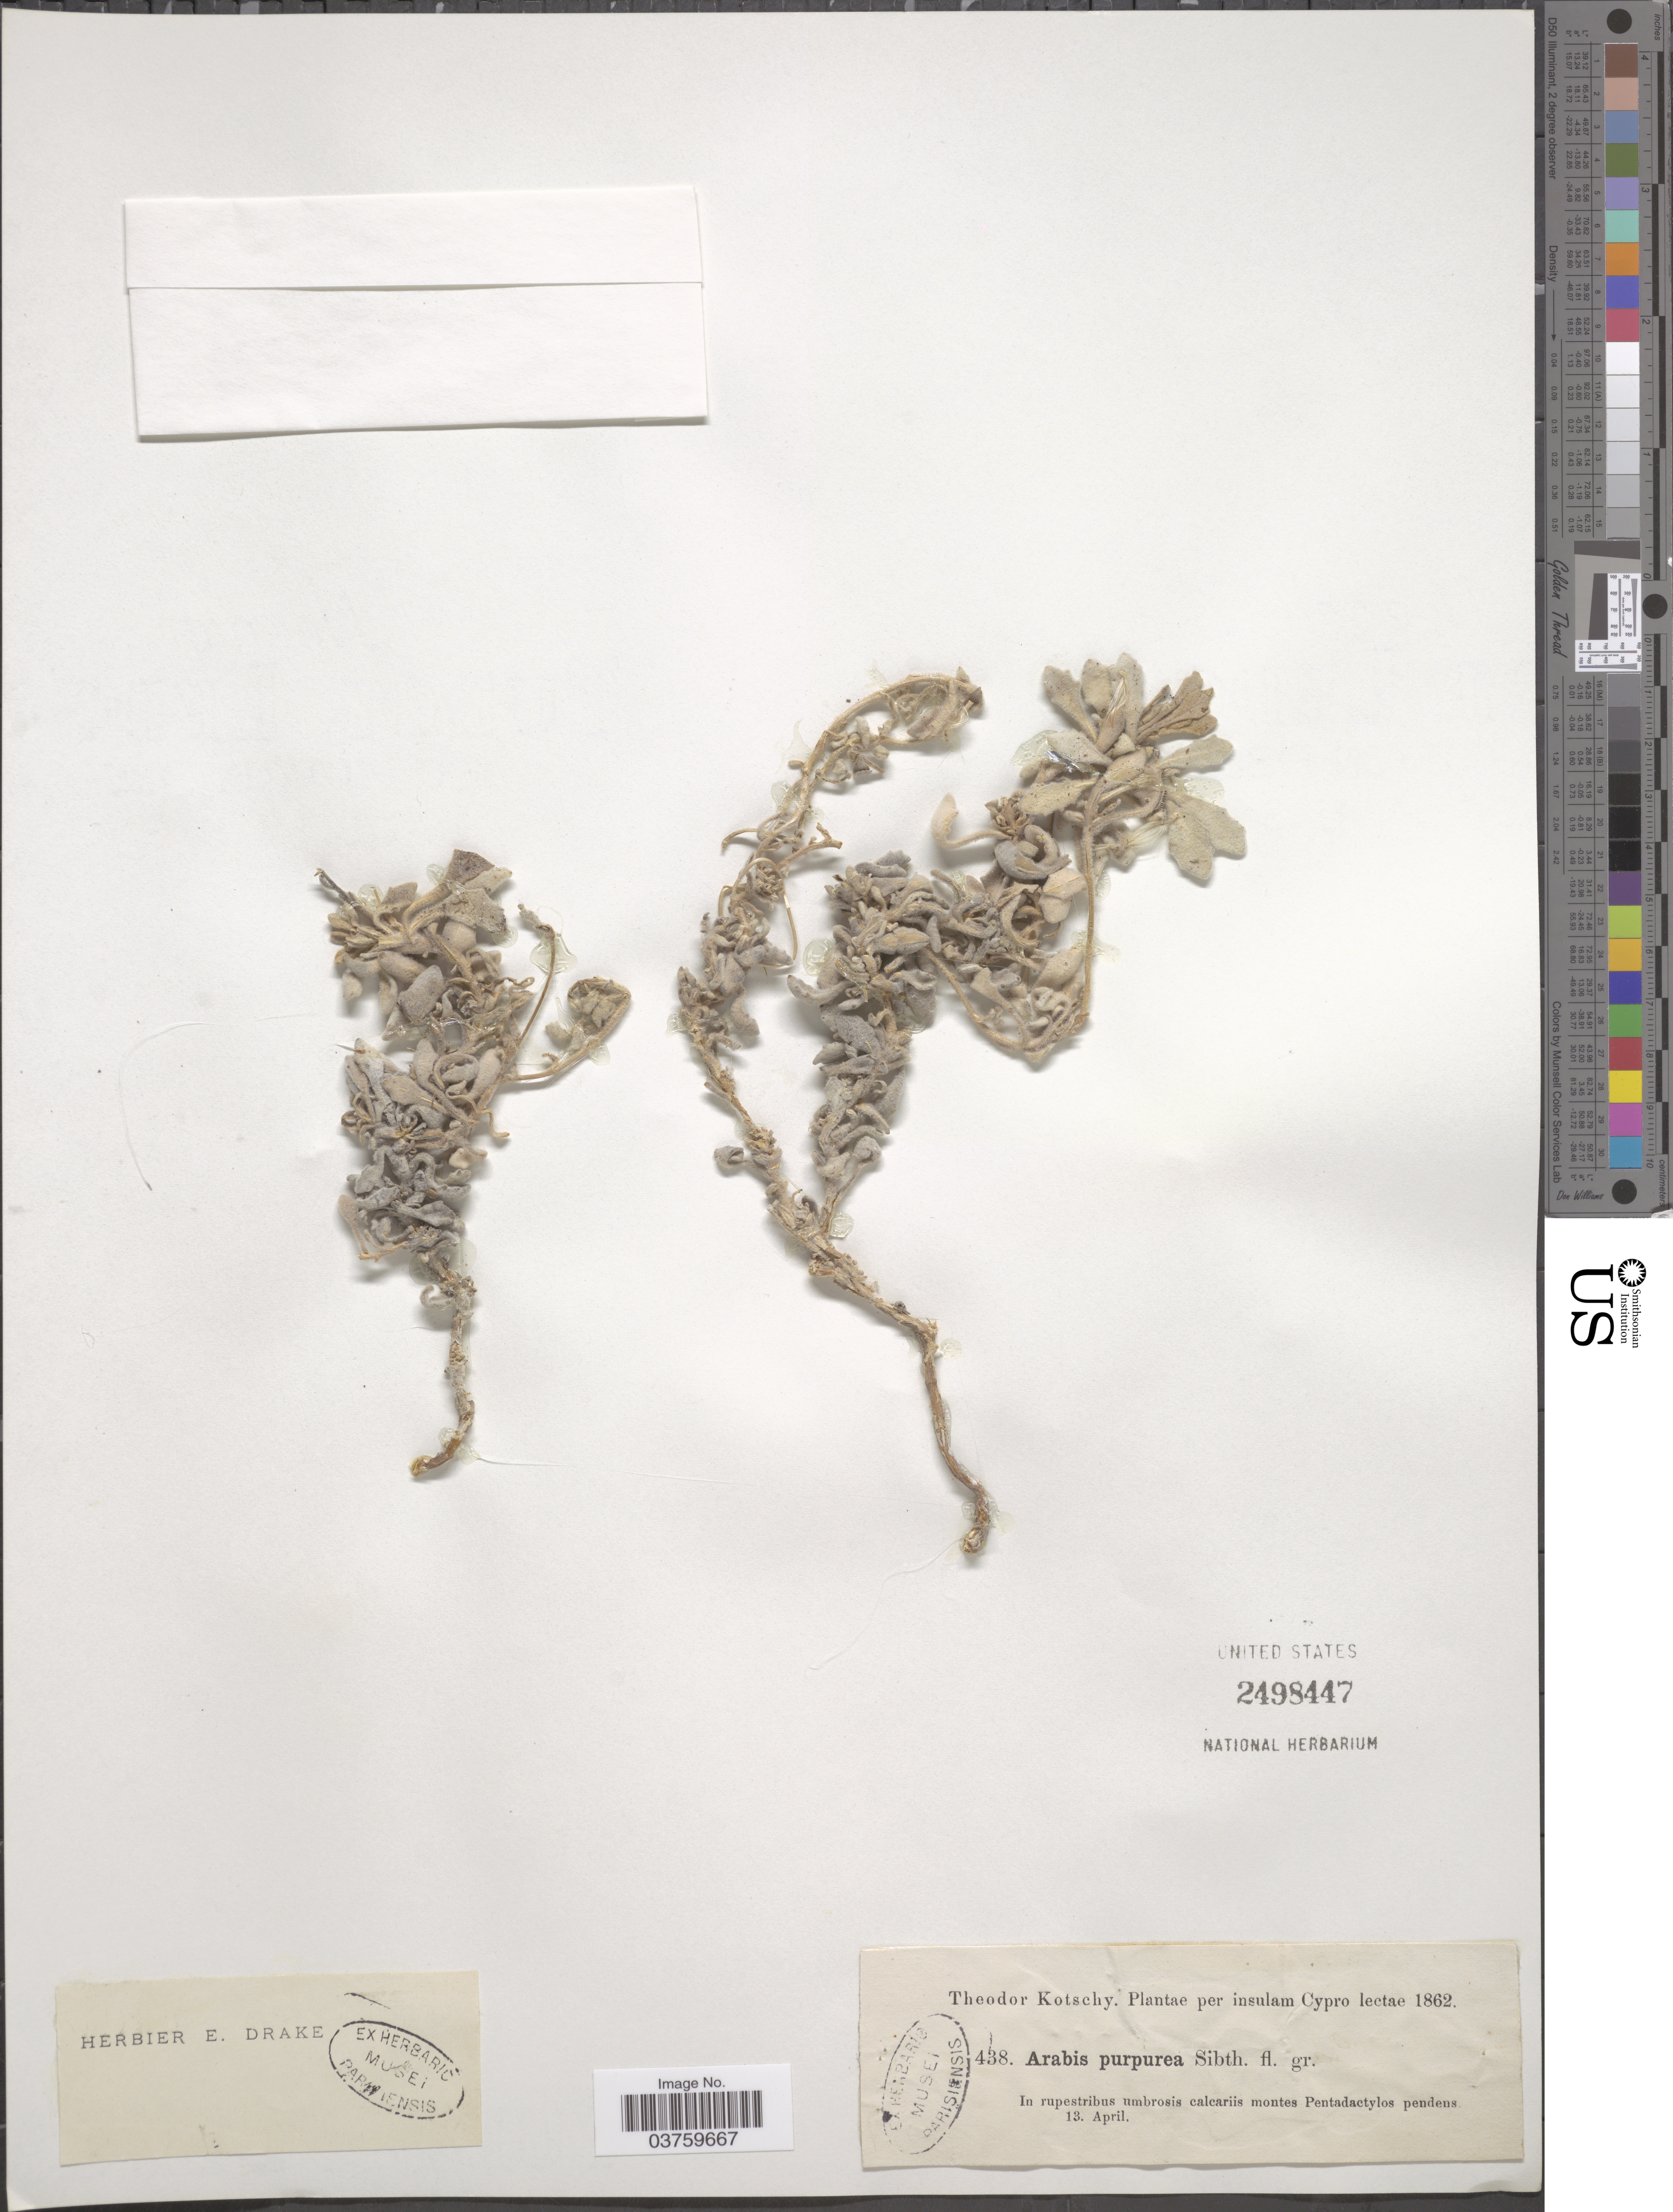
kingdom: Plantae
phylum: Tracheophyta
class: Magnoliopsida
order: Brassicales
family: Brassicaceae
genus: Arabis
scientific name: Arabis purpurea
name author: Sm.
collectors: K. G. Kotschy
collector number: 438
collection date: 1862-04-13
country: Cyprus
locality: In rupestribus umbrosis calcariis montes Pentadactylos pendens.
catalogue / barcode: US 2498447